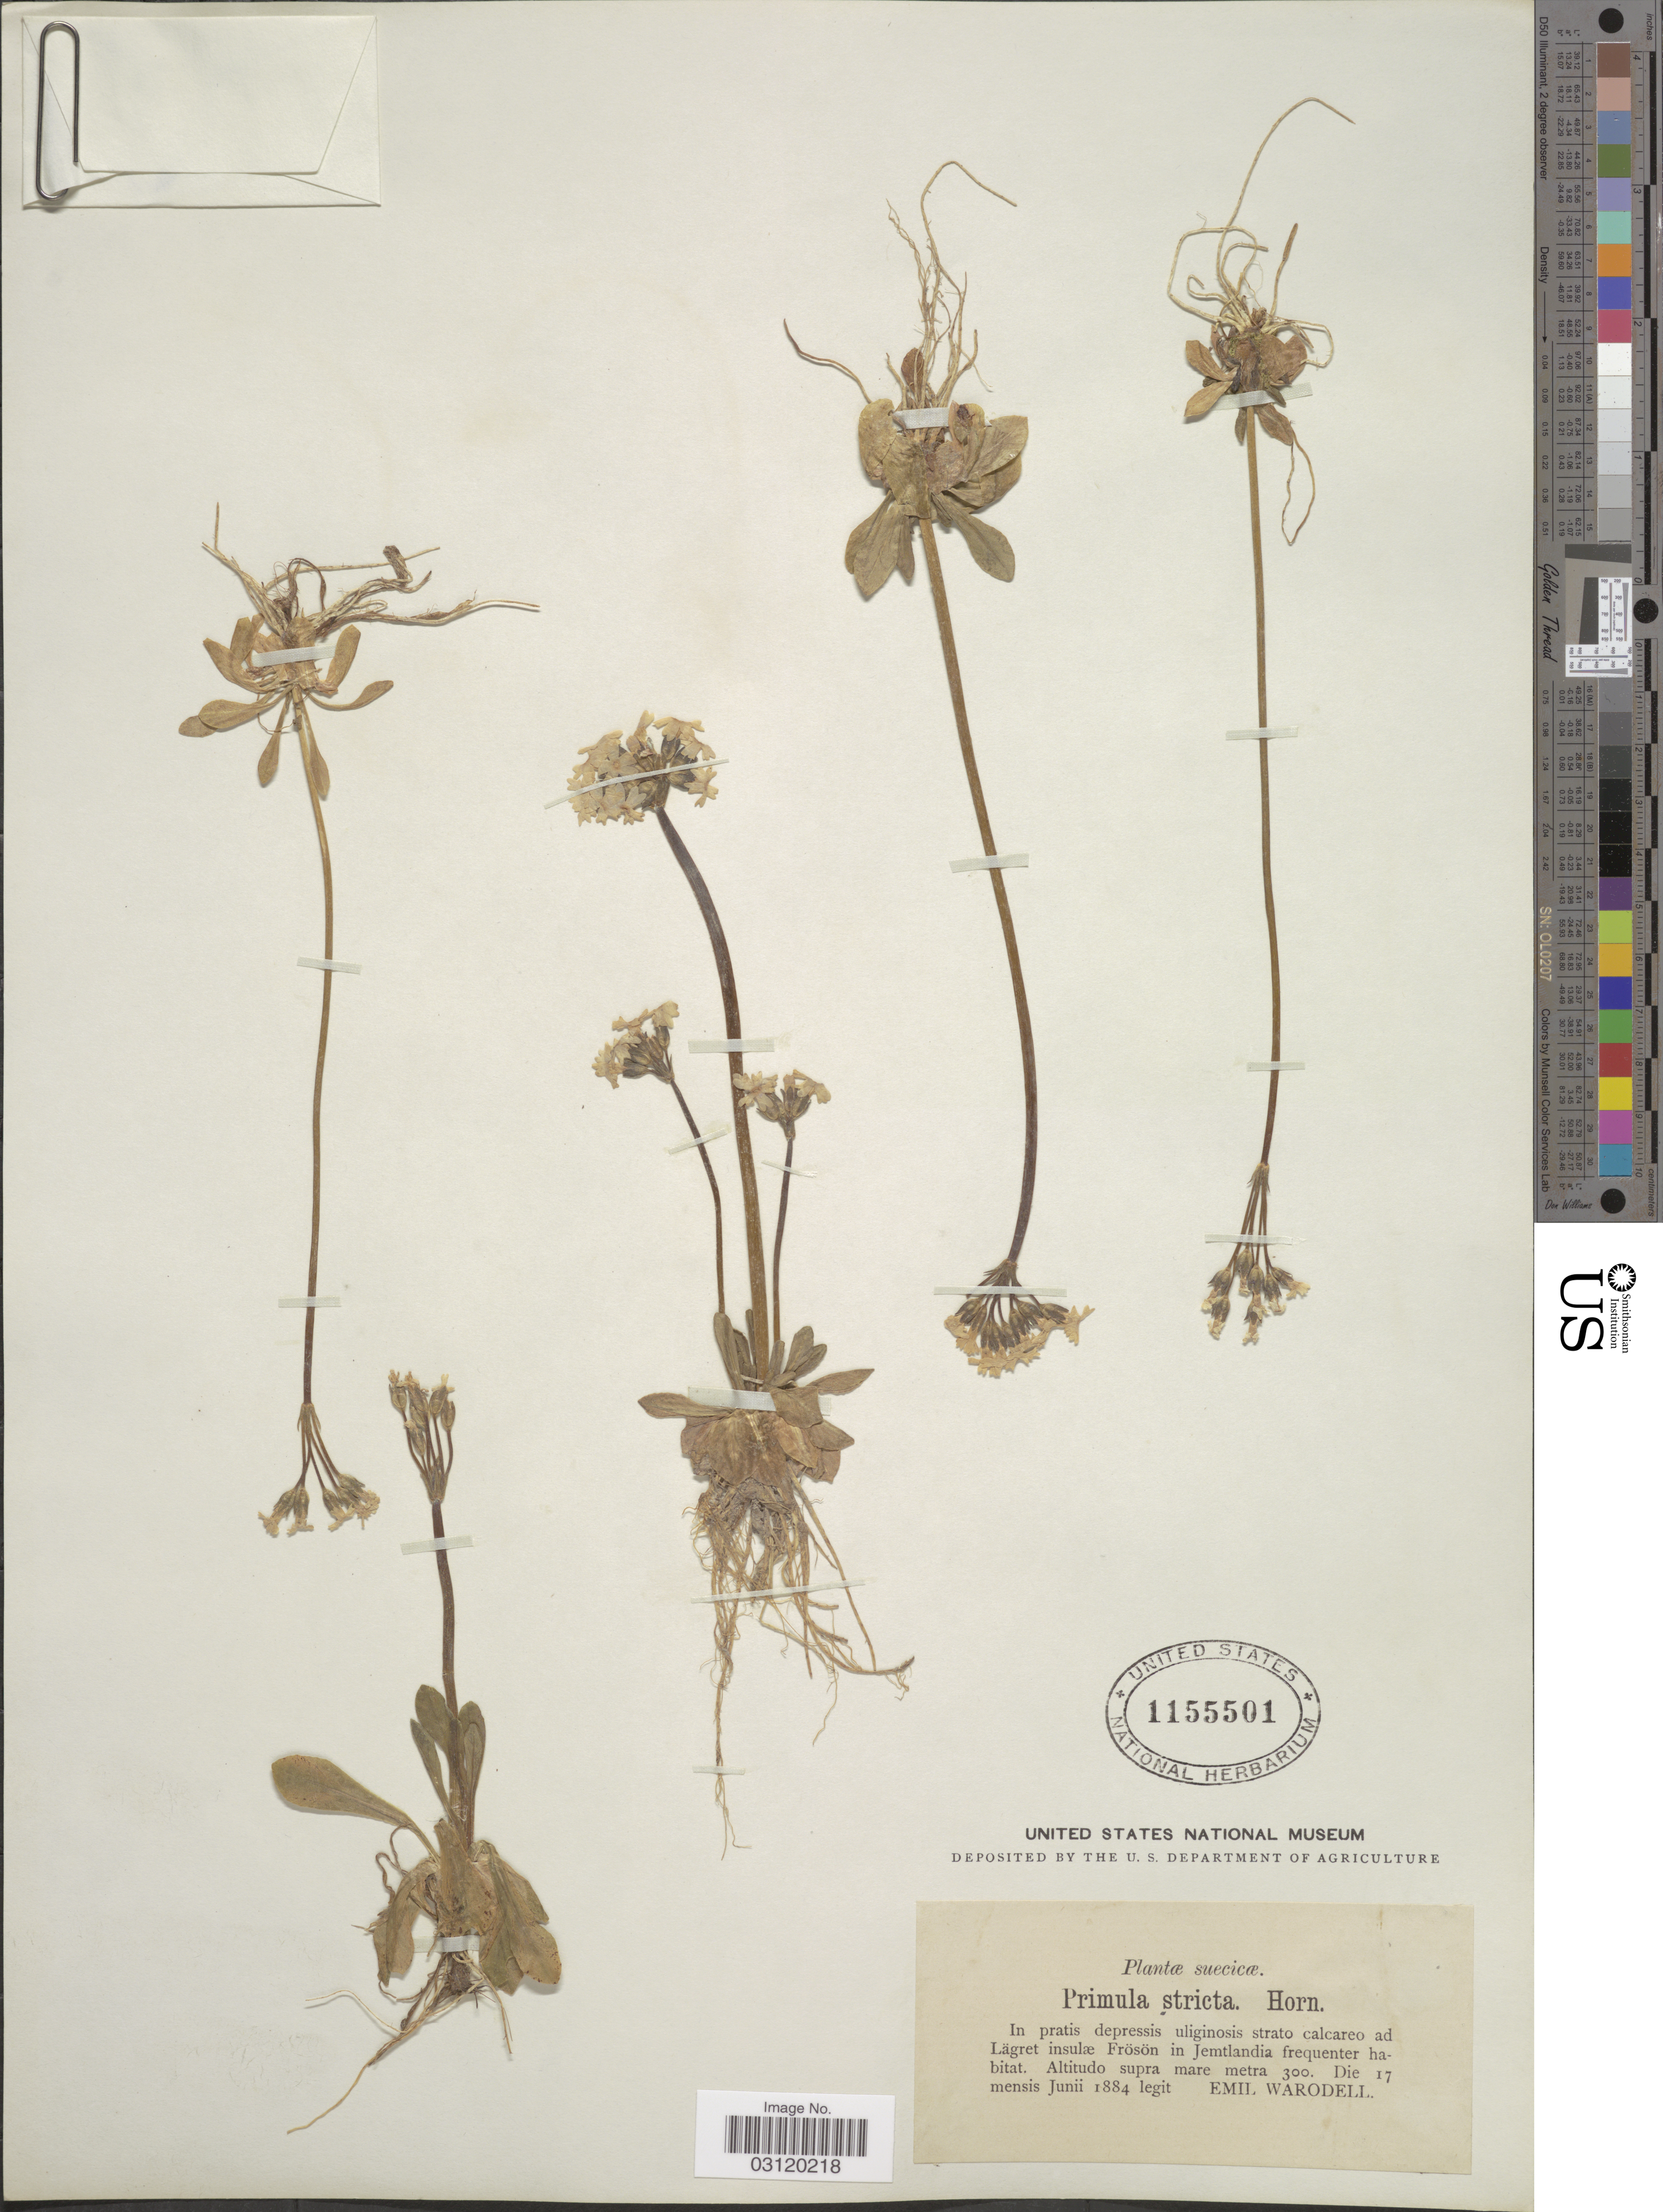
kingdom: Plantae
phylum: Tracheophyta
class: Magnoliopsida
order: Ericales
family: Primulaceae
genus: Primula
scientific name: Primula stricta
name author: Hornem.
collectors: E. Warodell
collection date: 1884-06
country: Sweden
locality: Suecicæ, In pratis depressis uliginosis strato calcateo ad Lägret insulæ in Jemtlandia frequenter habitat.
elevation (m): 300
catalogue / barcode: US 1155501